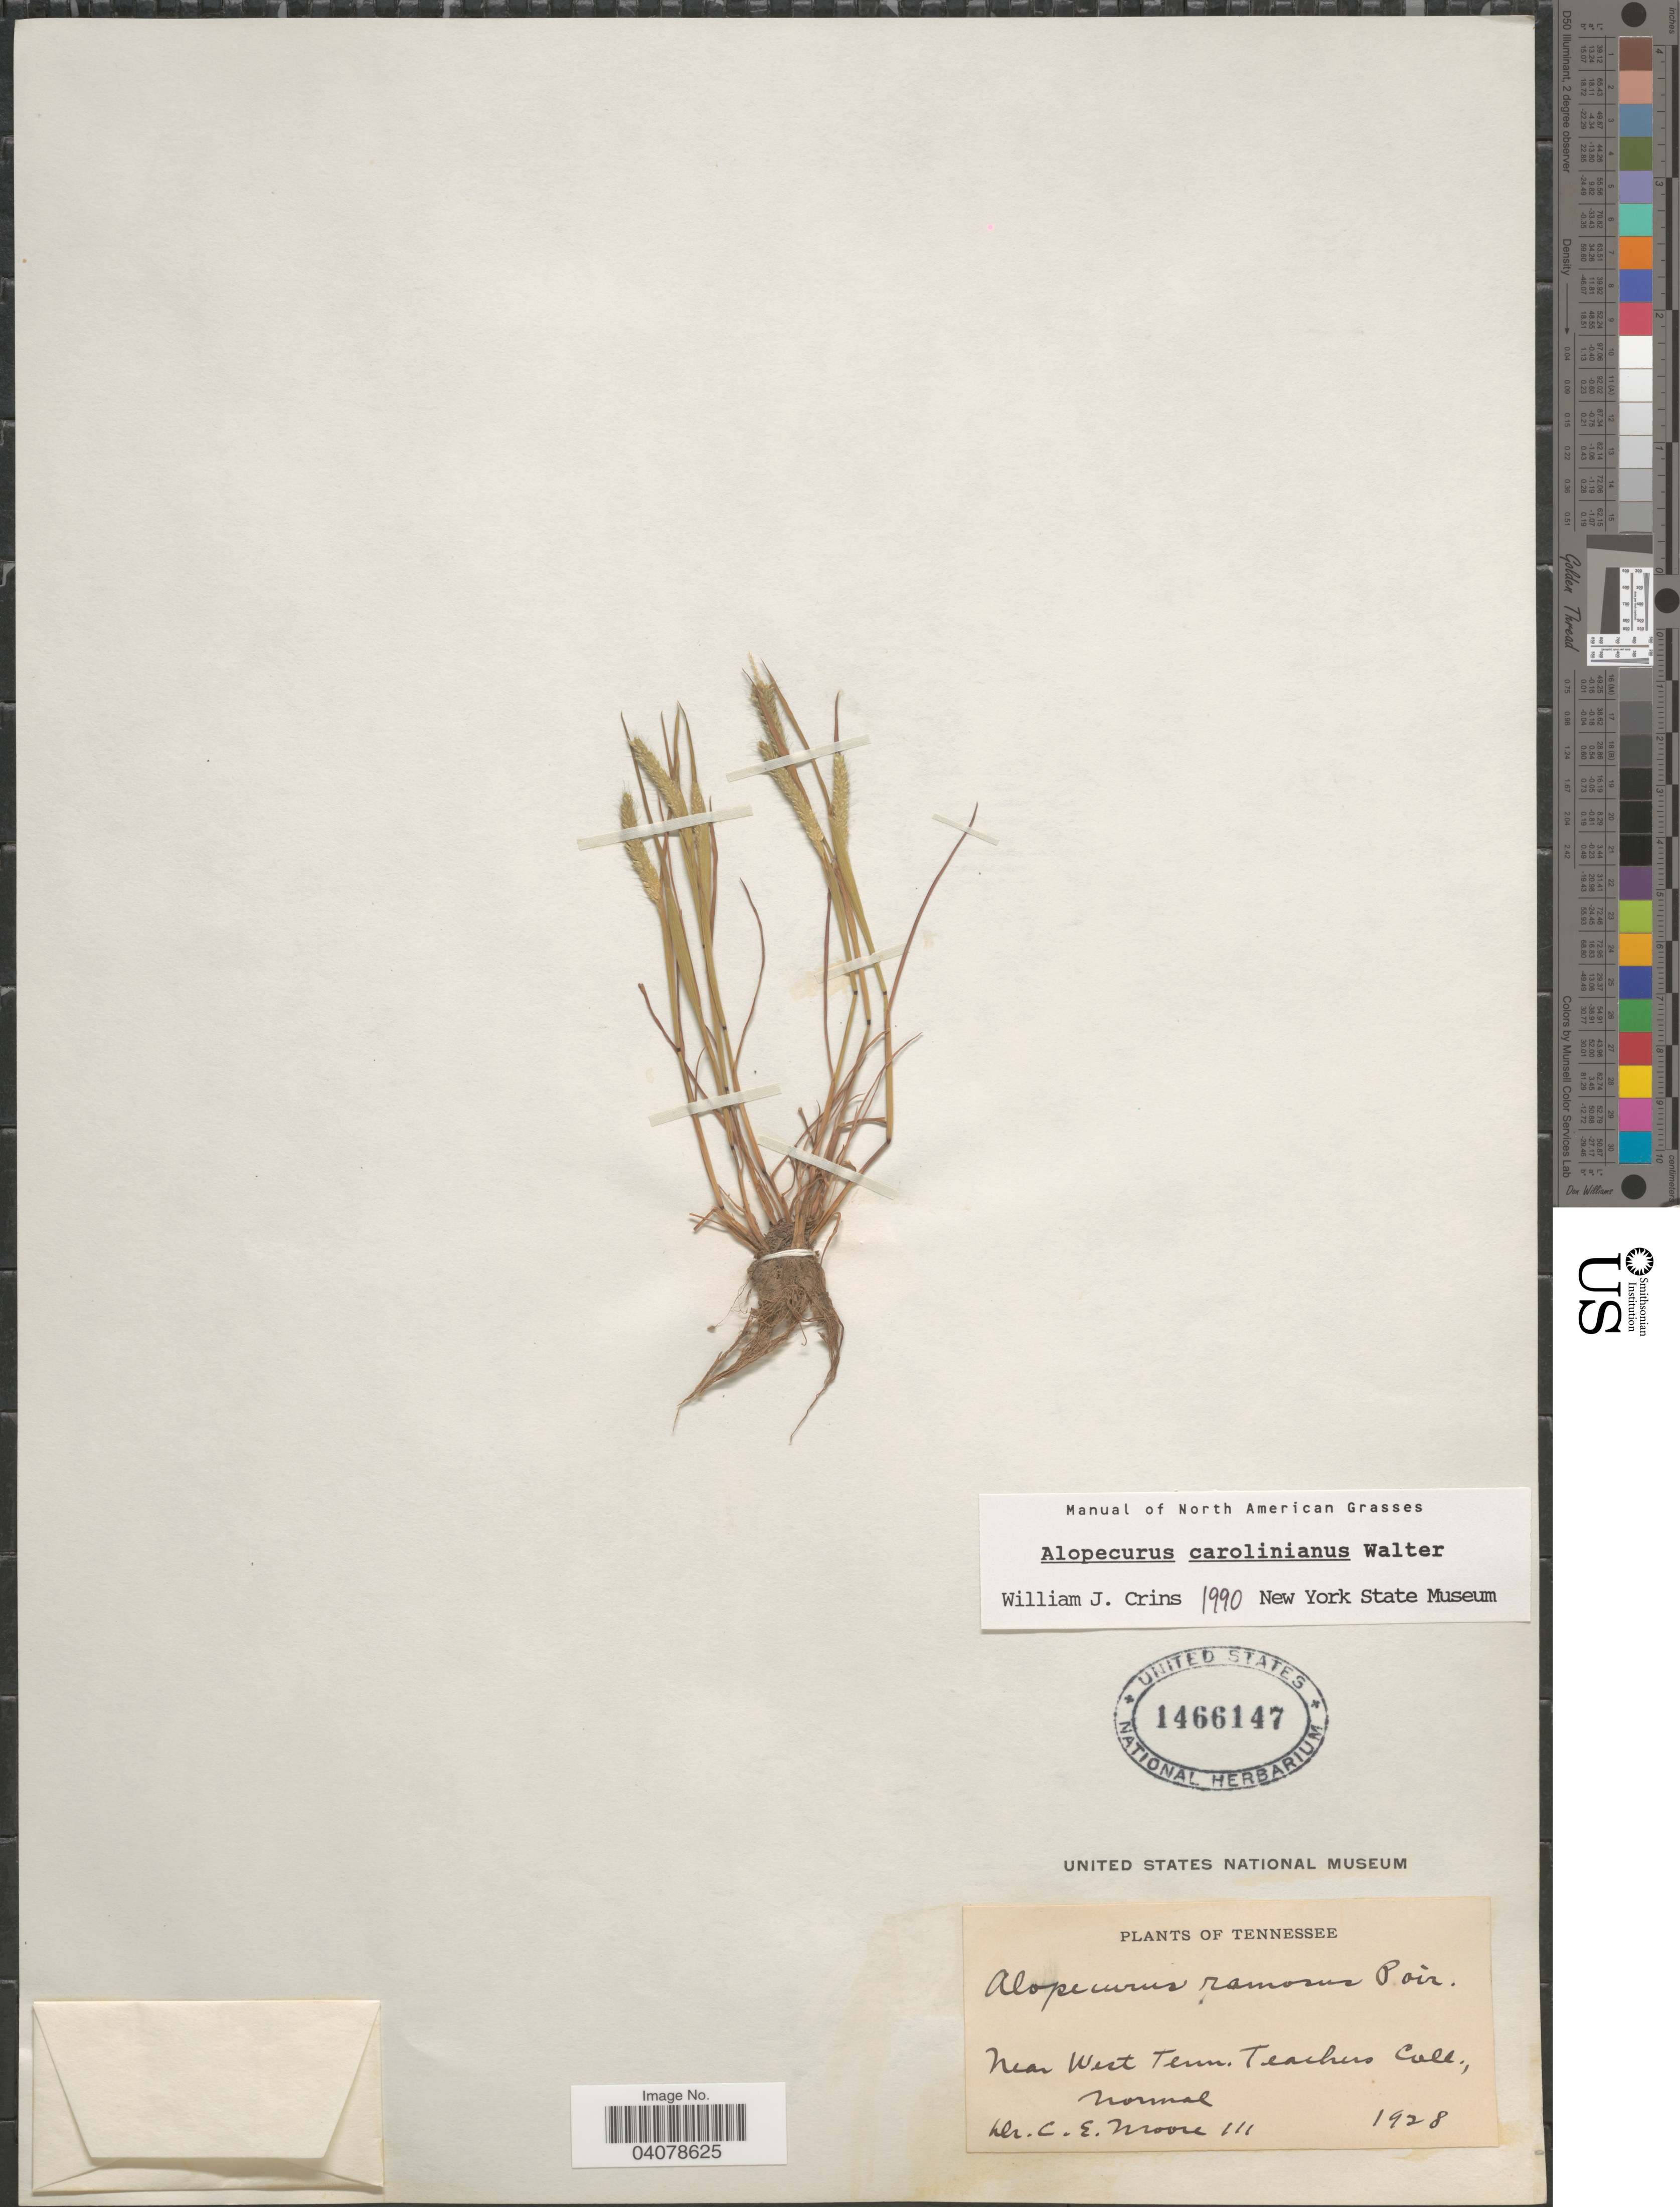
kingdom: Plantae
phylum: Tracheophyta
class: Liliopsida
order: Poales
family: Poaceae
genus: Alopecurus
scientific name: Alopecurus carolinianus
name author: Walter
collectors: C. Moore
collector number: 111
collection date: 1928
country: United States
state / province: Tennessee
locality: Near West Tenn. Teachers Coll.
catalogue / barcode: US 1466147